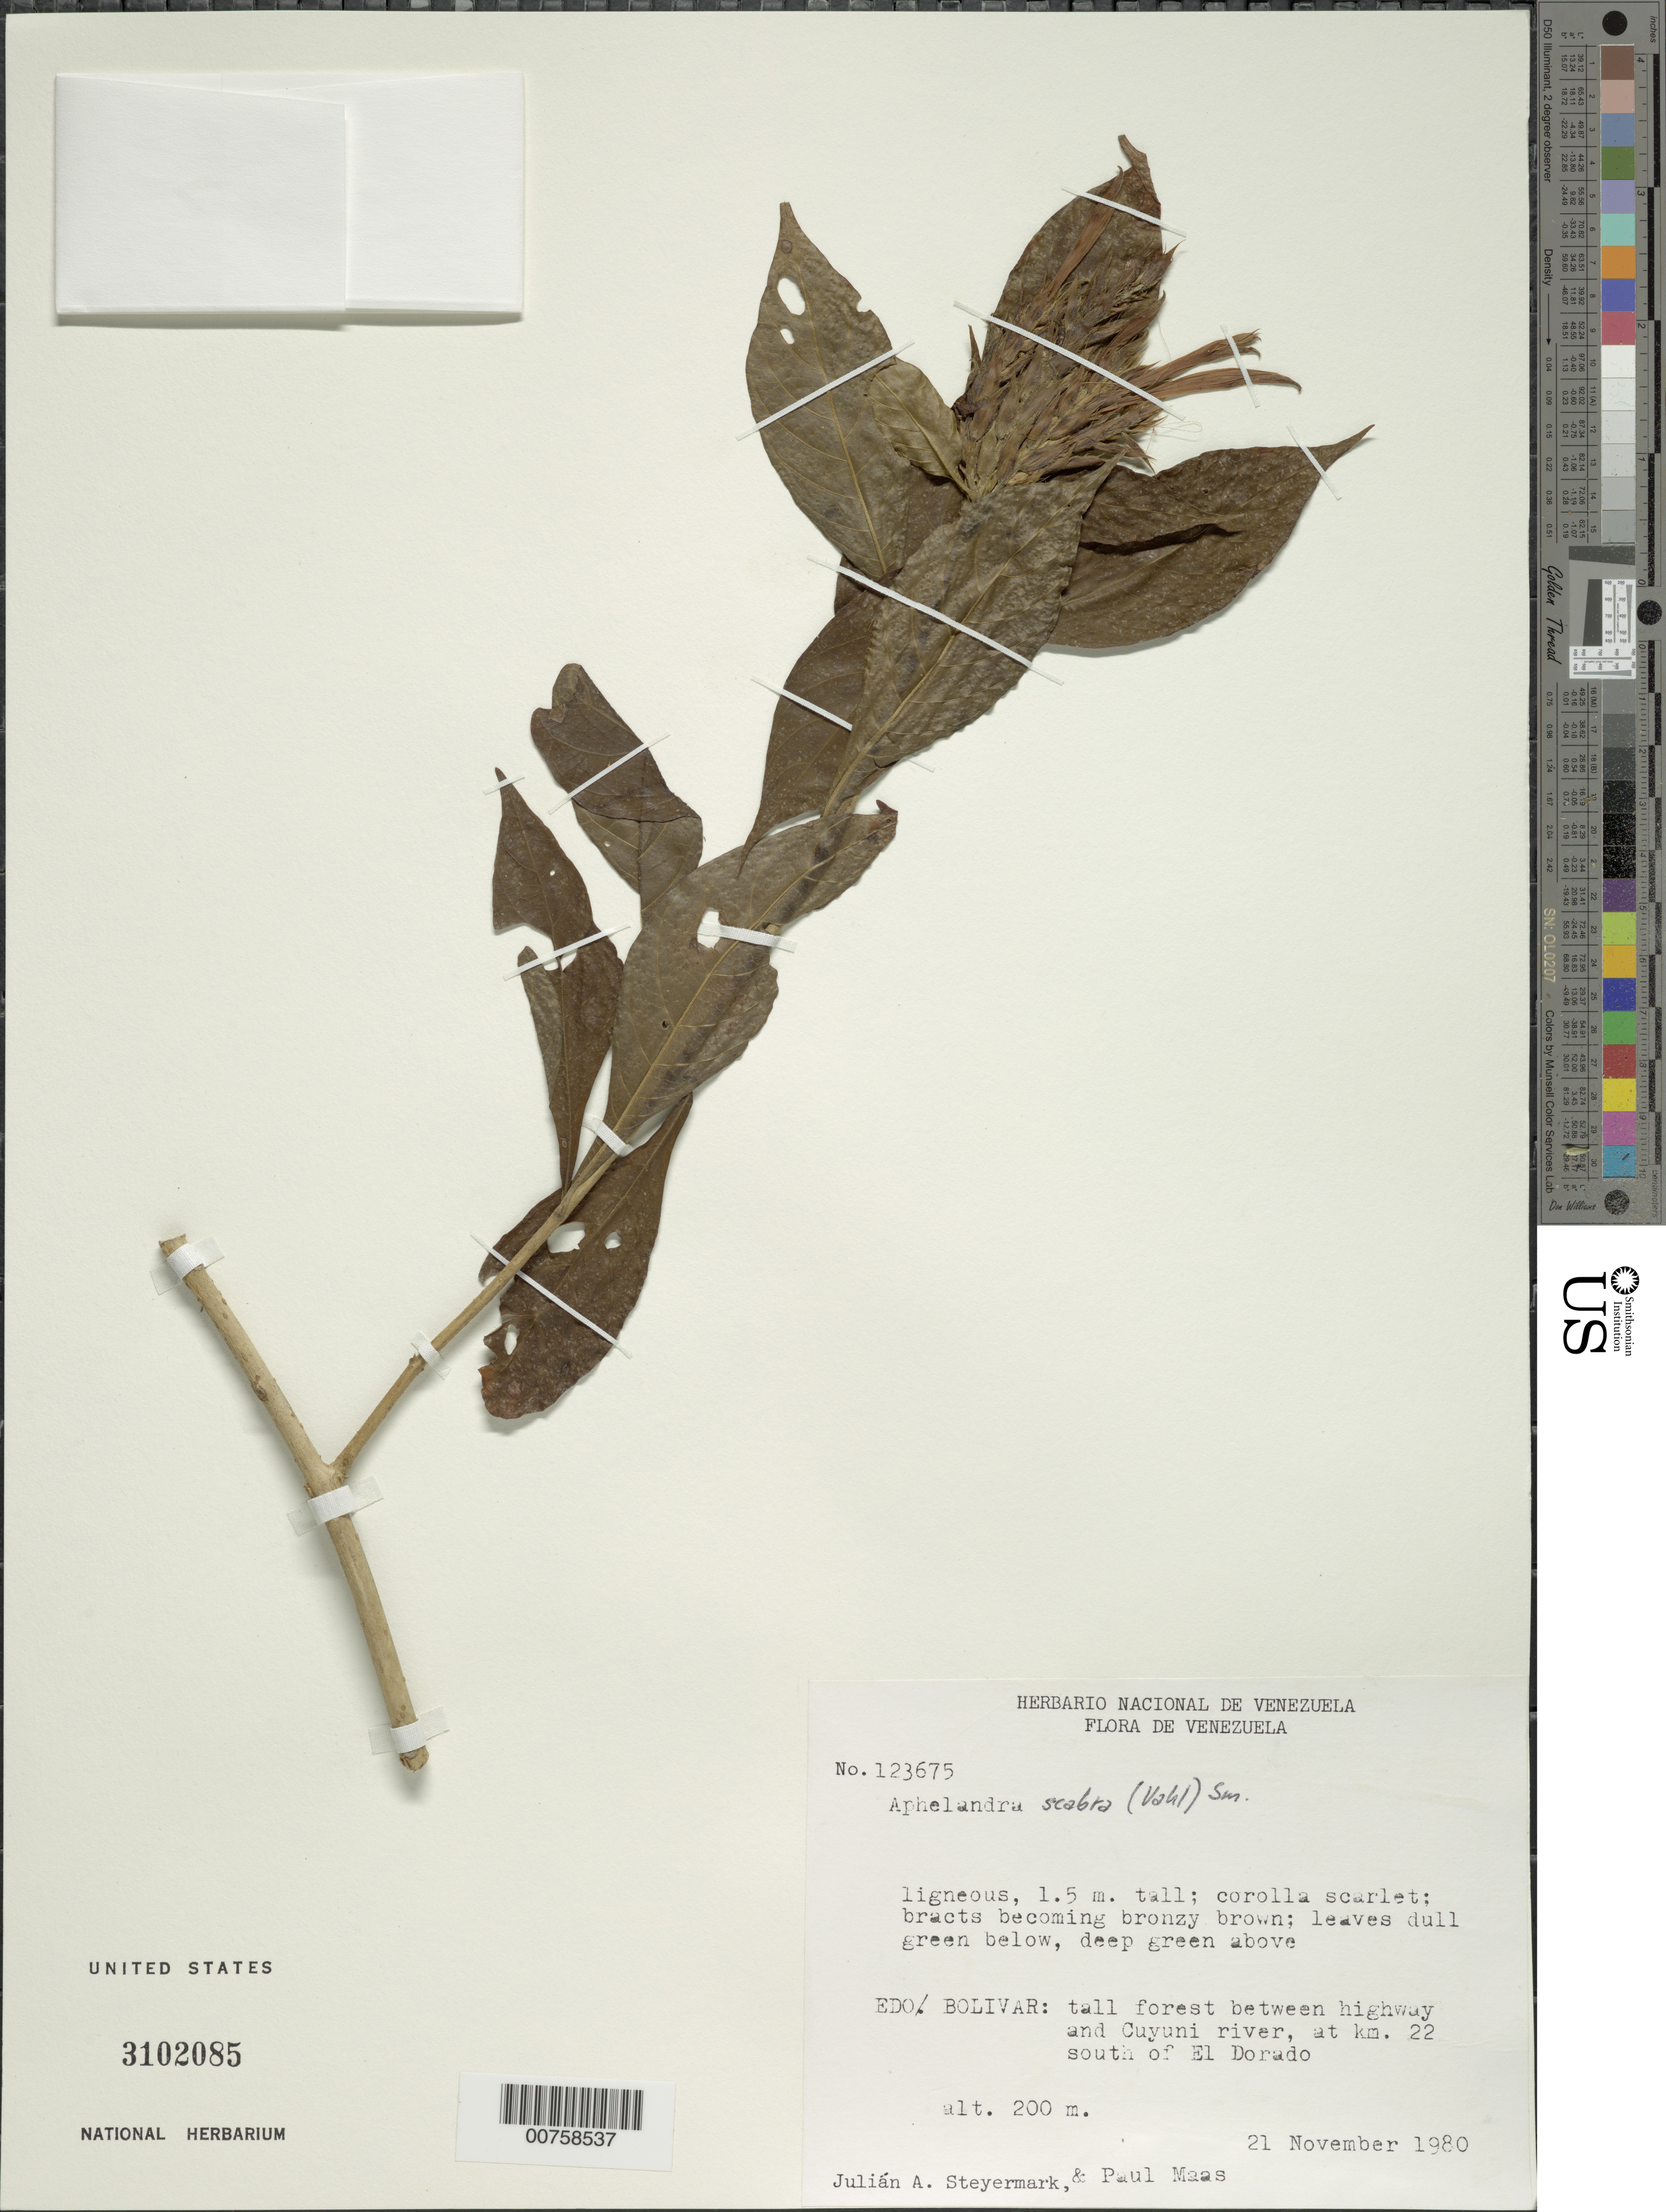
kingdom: Plantae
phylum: Tracheophyta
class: Magnoliopsida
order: Lamiales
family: Acanthaceae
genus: Aphelandra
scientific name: Aphelandra scabra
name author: (Vahl) Sm.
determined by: Wasshausen, Dieter C., (BOT), Smithsonian Institution - National Museum of Natural History (UNITED STATES)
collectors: J. Steyermark & P. Maas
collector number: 123675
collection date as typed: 21-Nov-80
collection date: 1980-11-21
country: Venezuela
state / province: Bolívar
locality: Cuyuni R. to highway, at 22km S of El Dorado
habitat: Tall forest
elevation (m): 200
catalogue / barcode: US 3102085